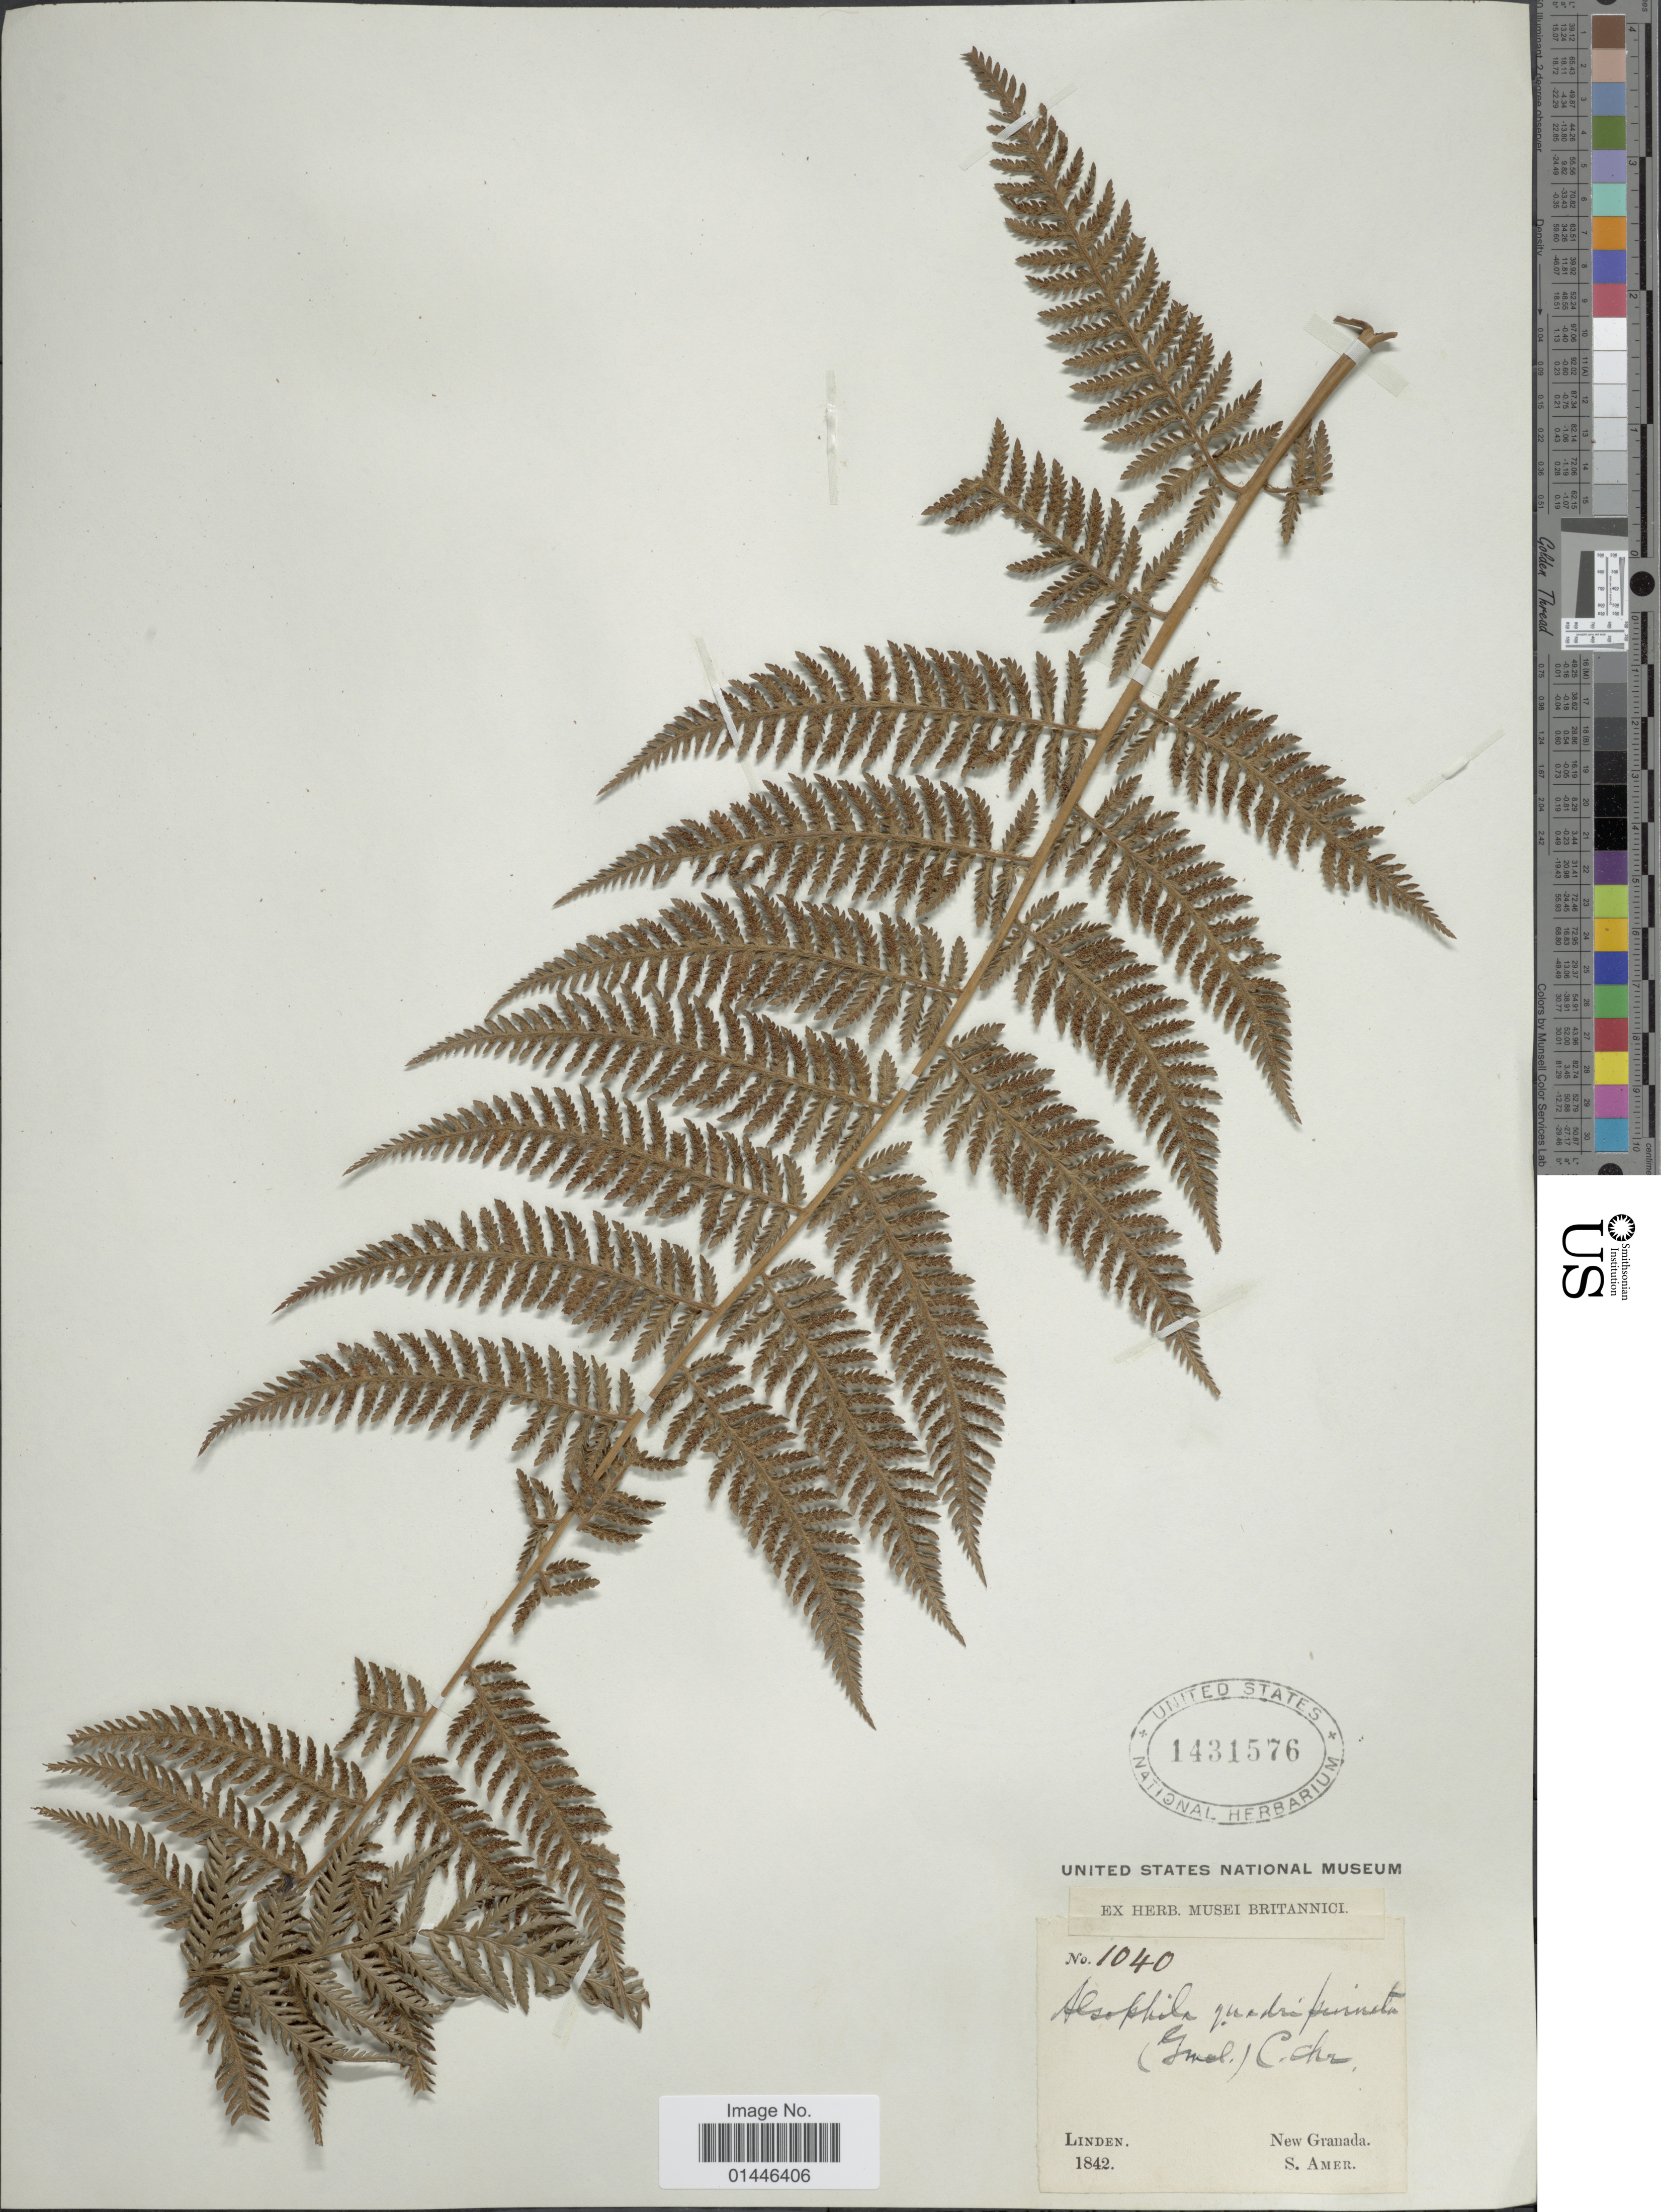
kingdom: Plantae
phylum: Tracheophyta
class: Polypodiopsida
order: Cyatheales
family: Dicksoniaceae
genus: Lophosoria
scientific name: Lophosoria quadripinnata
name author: (J.F. Gmel.) C. Chr.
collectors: -- Linden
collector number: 1040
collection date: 1842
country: Colombia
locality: New Granada, S. Amer.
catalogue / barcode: US 1431576